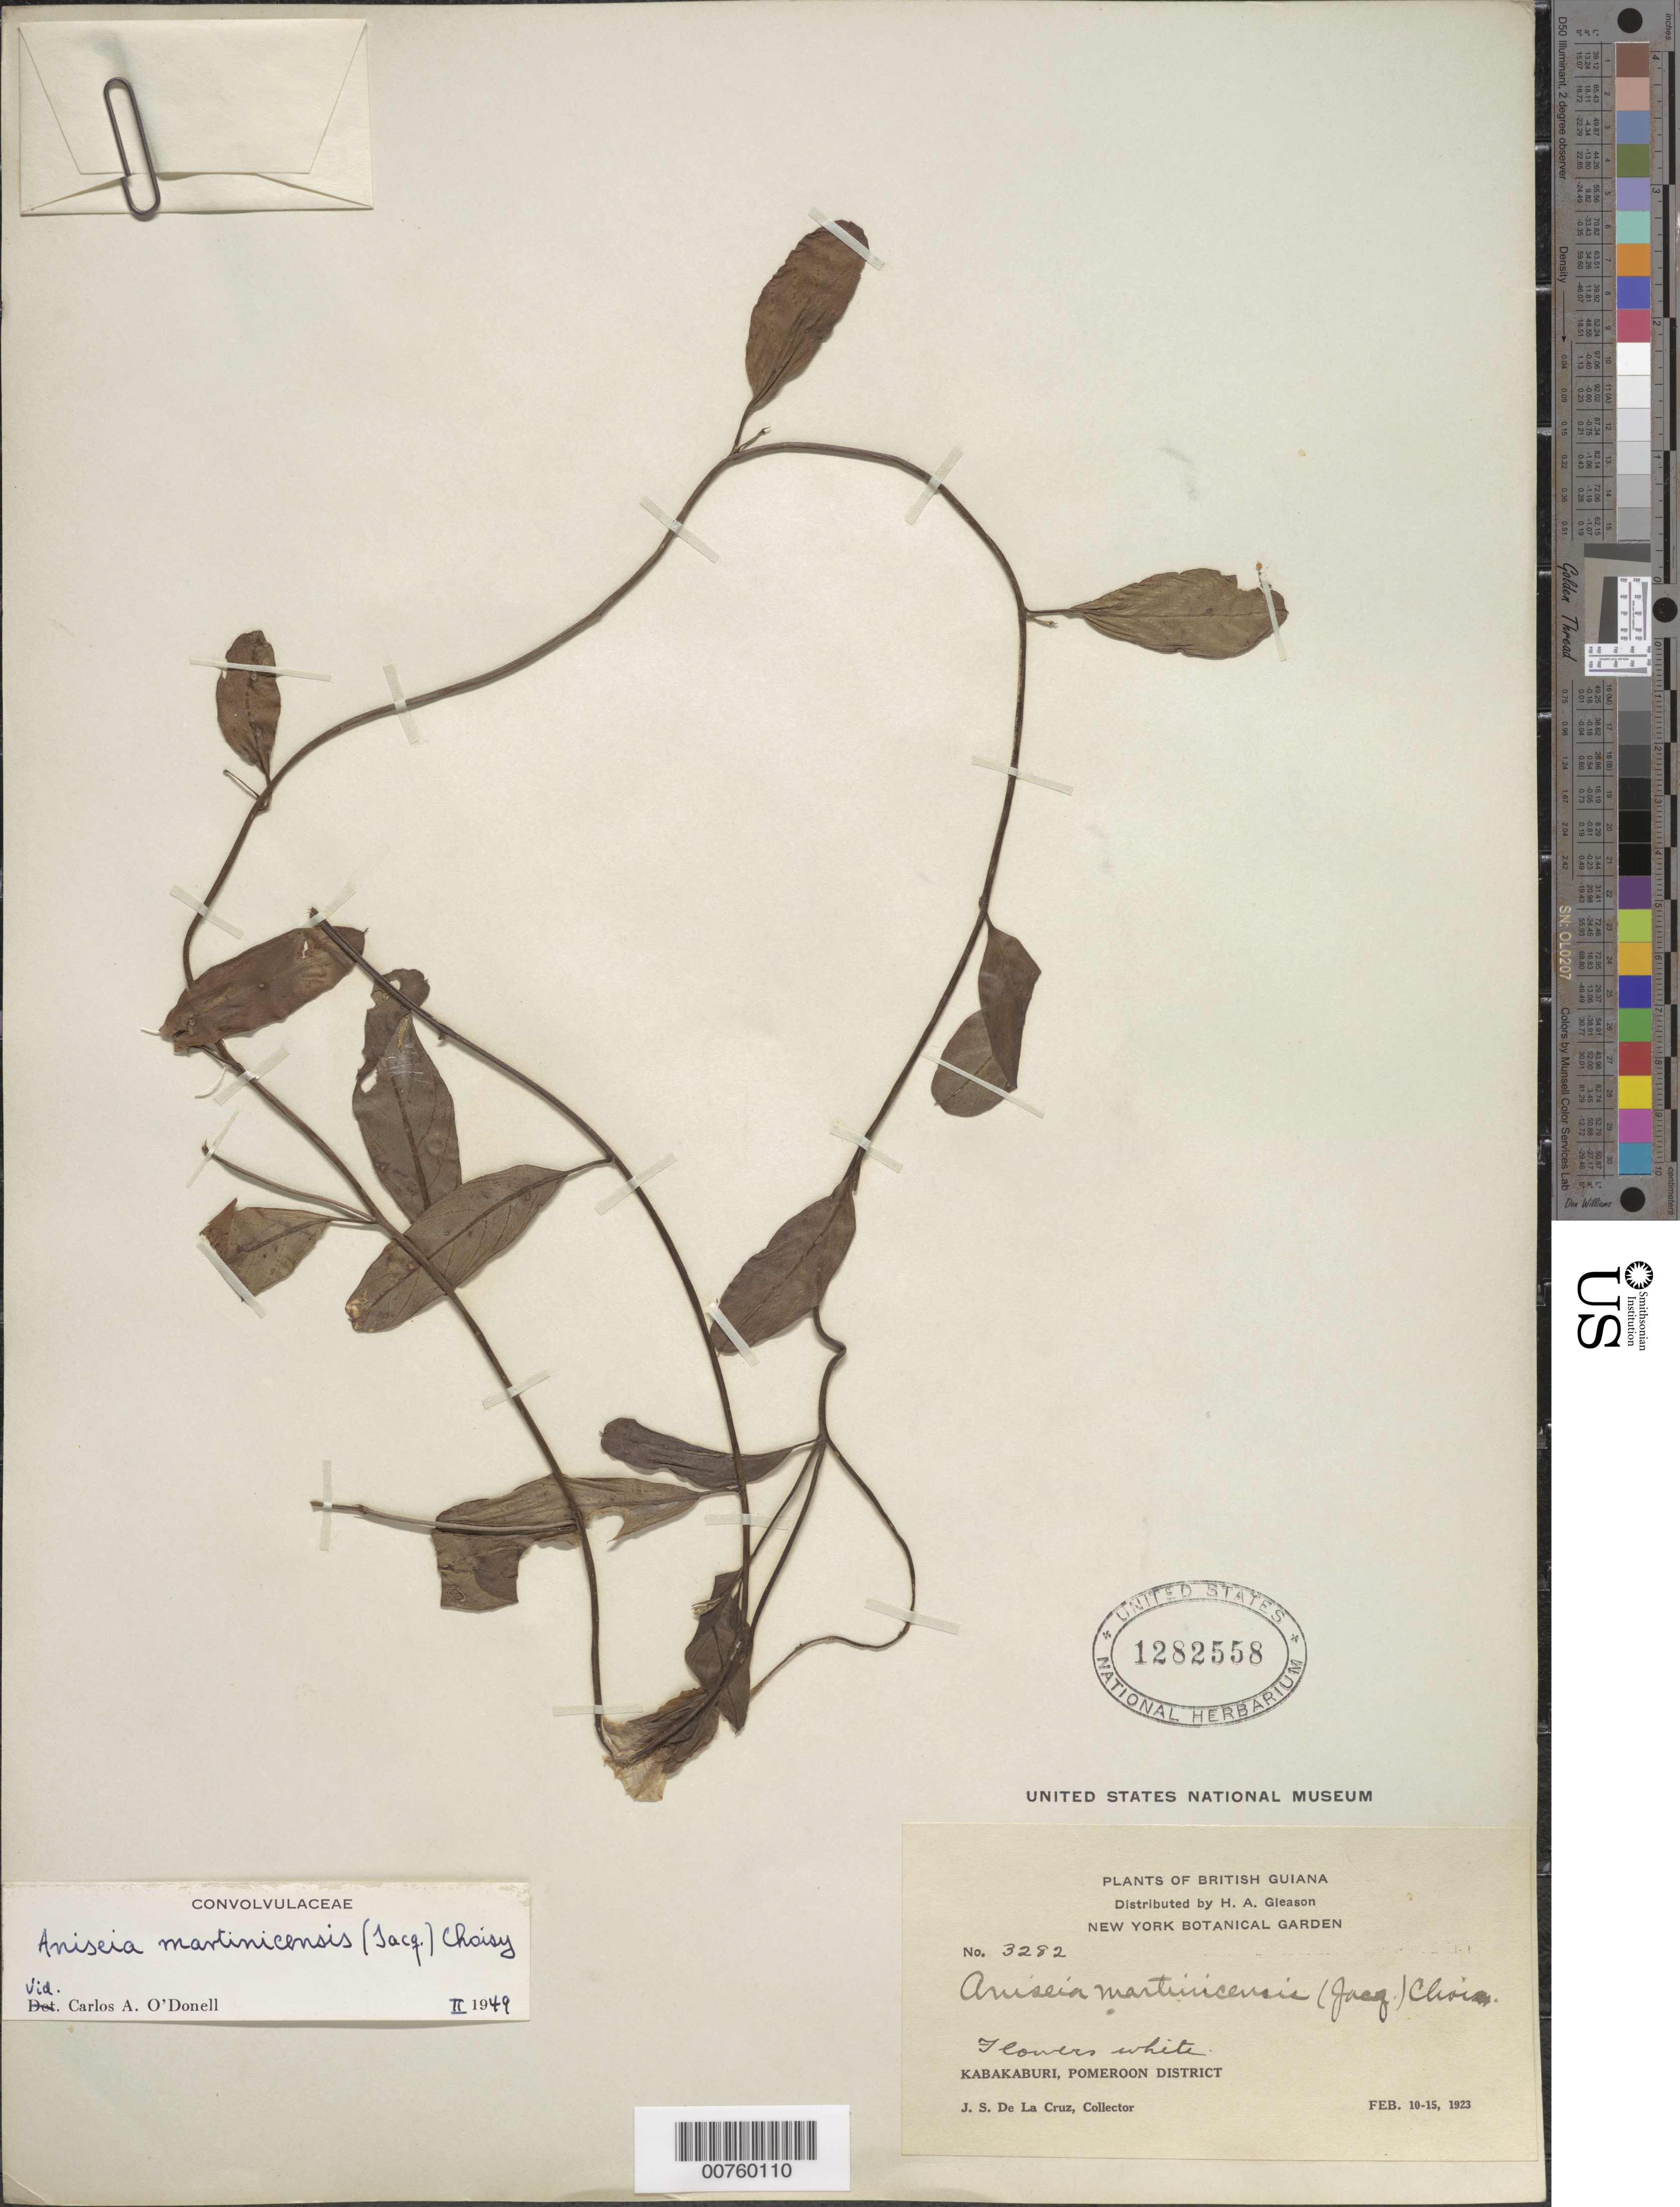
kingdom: Plantae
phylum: Tracheophyta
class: Magnoliopsida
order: Solanales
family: Convolvulaceae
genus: Aniseia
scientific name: Aniseia martinicensis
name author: (Jacq.) Choisy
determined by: O'Donell, C. A.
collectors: J. S. de la Cruz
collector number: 3282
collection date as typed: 10-Feb-23 to 15-Feb-23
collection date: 1923-02-10/1923-02-15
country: Guyana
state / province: Pomeroon-Supenaam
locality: Kabakaburi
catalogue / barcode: US 1282558